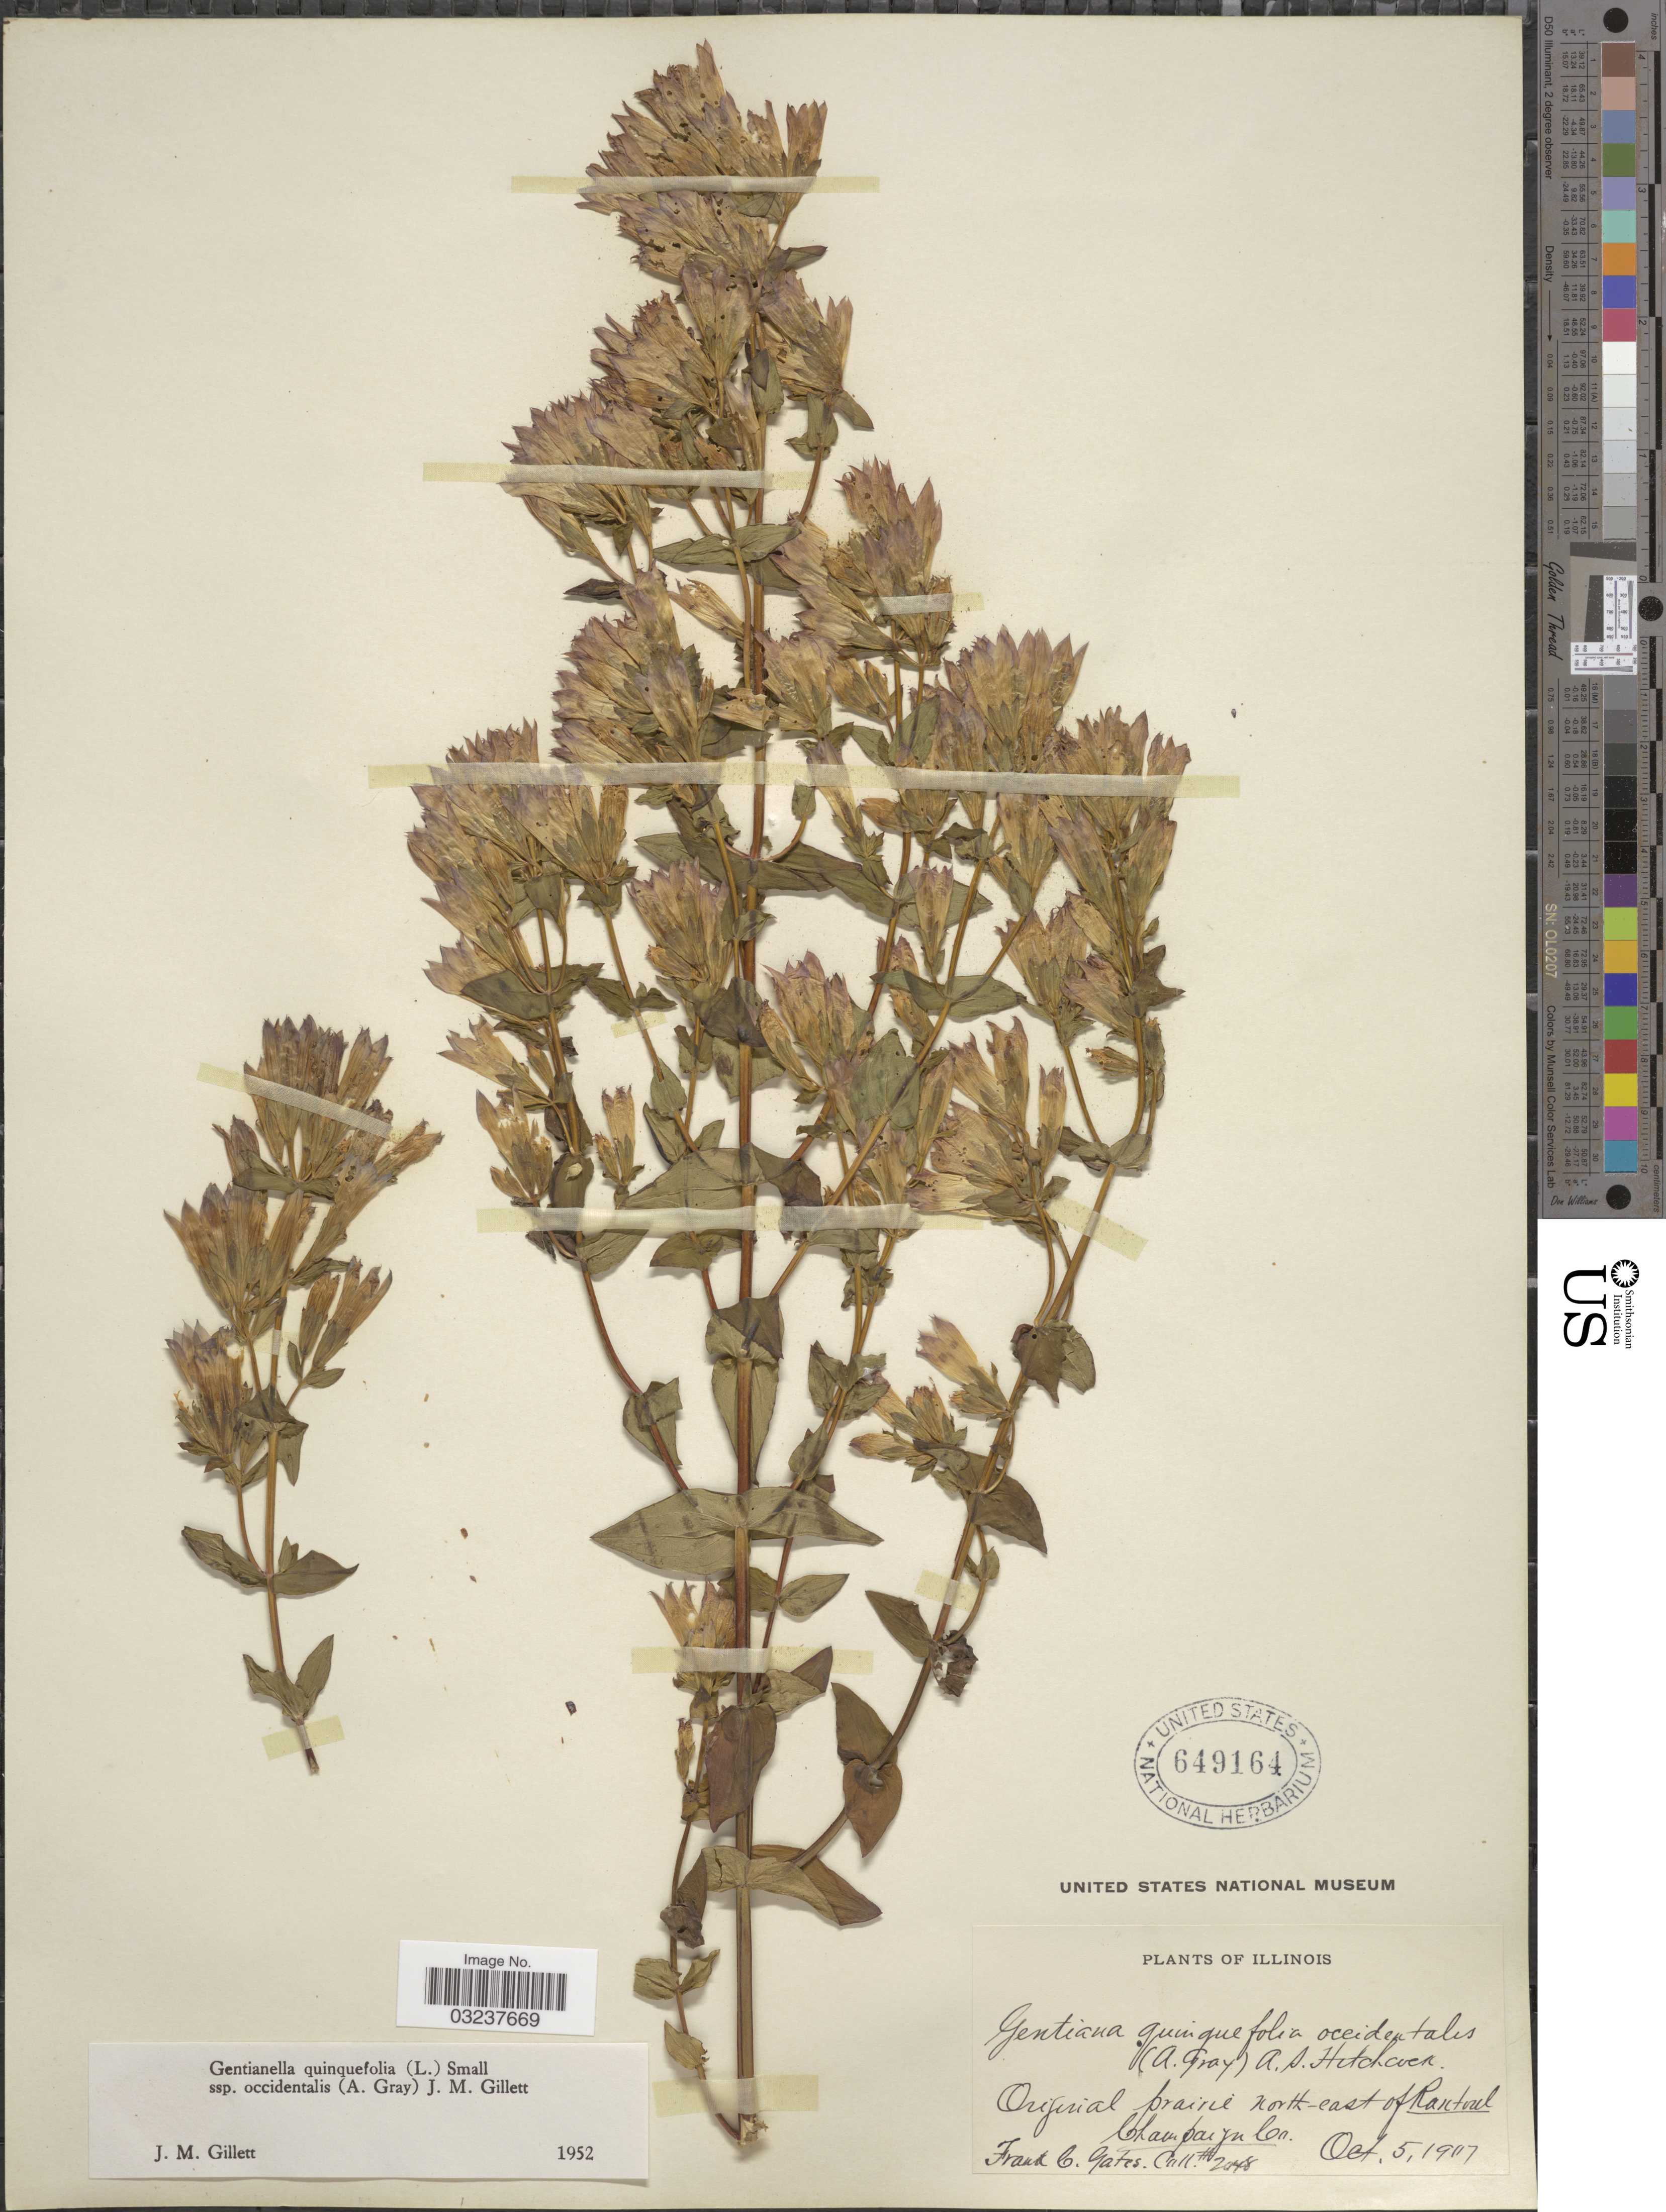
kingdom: Plantae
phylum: Tracheophyta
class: Magnoliopsida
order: Gentianales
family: Gentianaceae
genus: Gentianella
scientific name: Gentianella quinquefolia subsp. occidentalis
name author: (A. Gray) J.M. Gillett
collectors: F. C. Gates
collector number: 2048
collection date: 1907-10-05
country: United States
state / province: Illinois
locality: Original prairie north-east of Rantoul, Champaign Co.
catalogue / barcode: US 649164